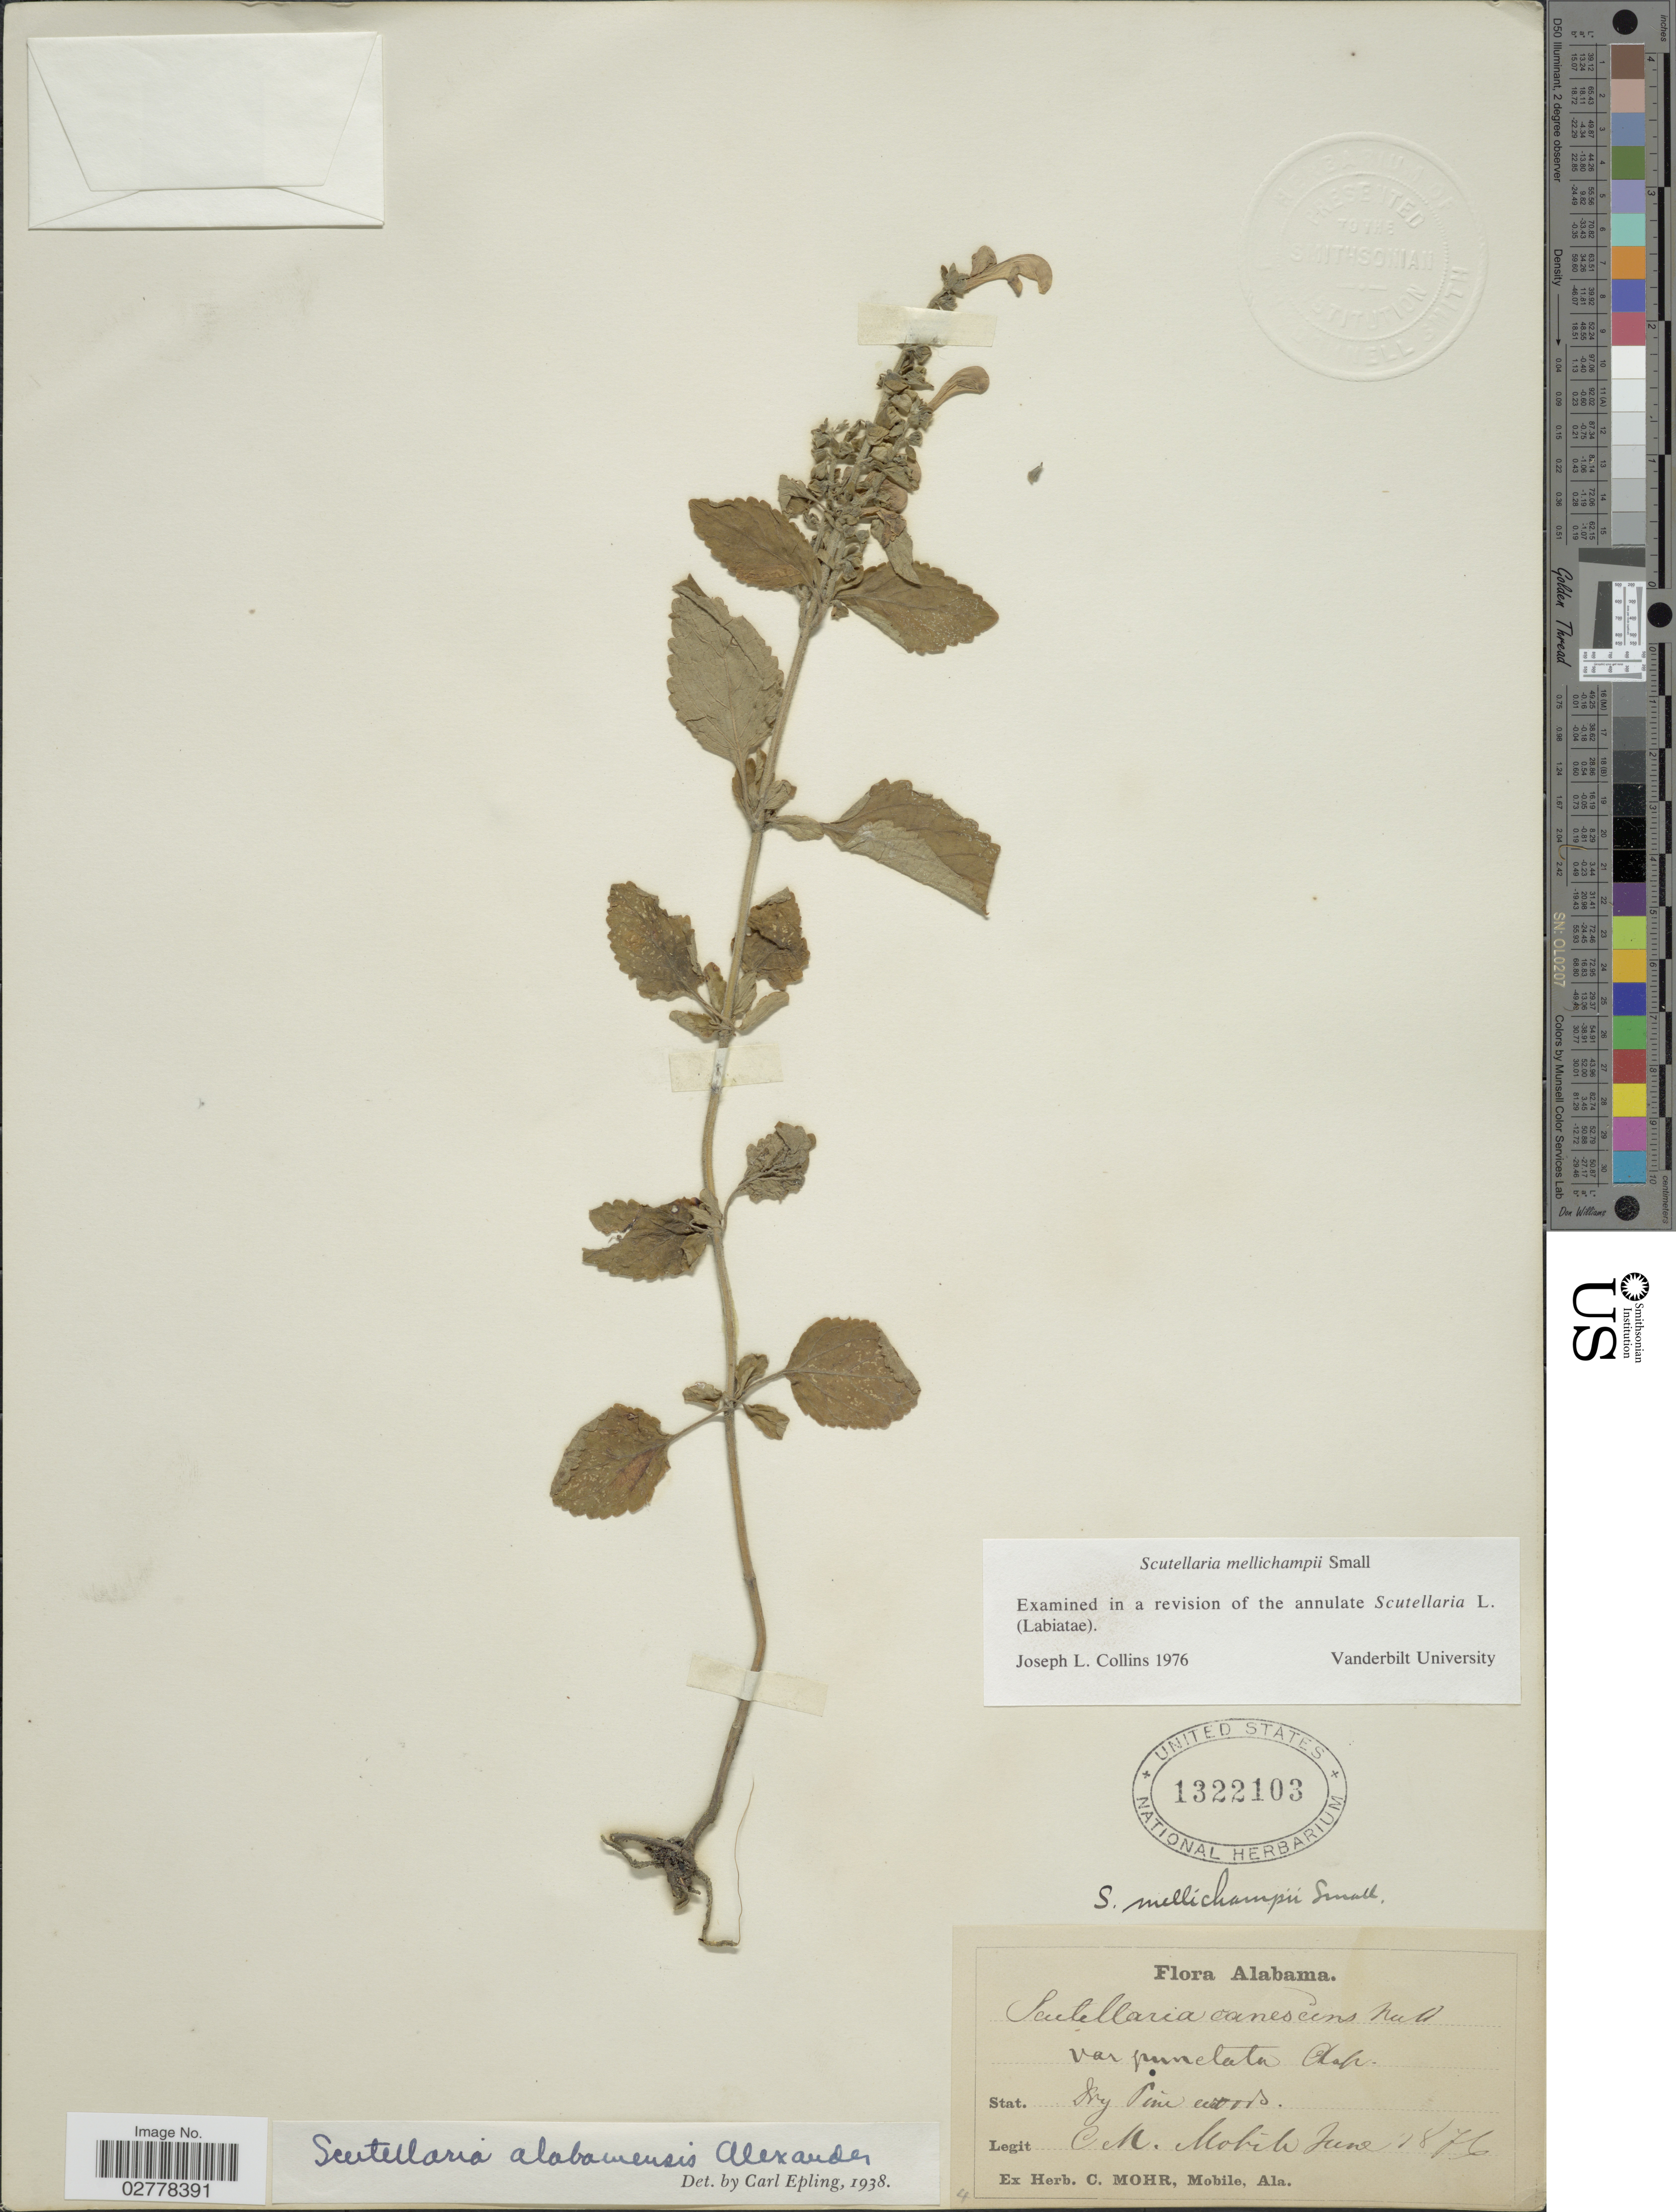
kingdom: Plantae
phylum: Tracheophyta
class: Magnoliopsida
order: Lamiales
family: Lamiaceae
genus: Scutellaria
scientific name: Scutellaria mellichampii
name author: Small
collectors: C. T. Mohr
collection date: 1876-06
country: United States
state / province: Alabama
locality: Mobile.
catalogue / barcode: US 1322103